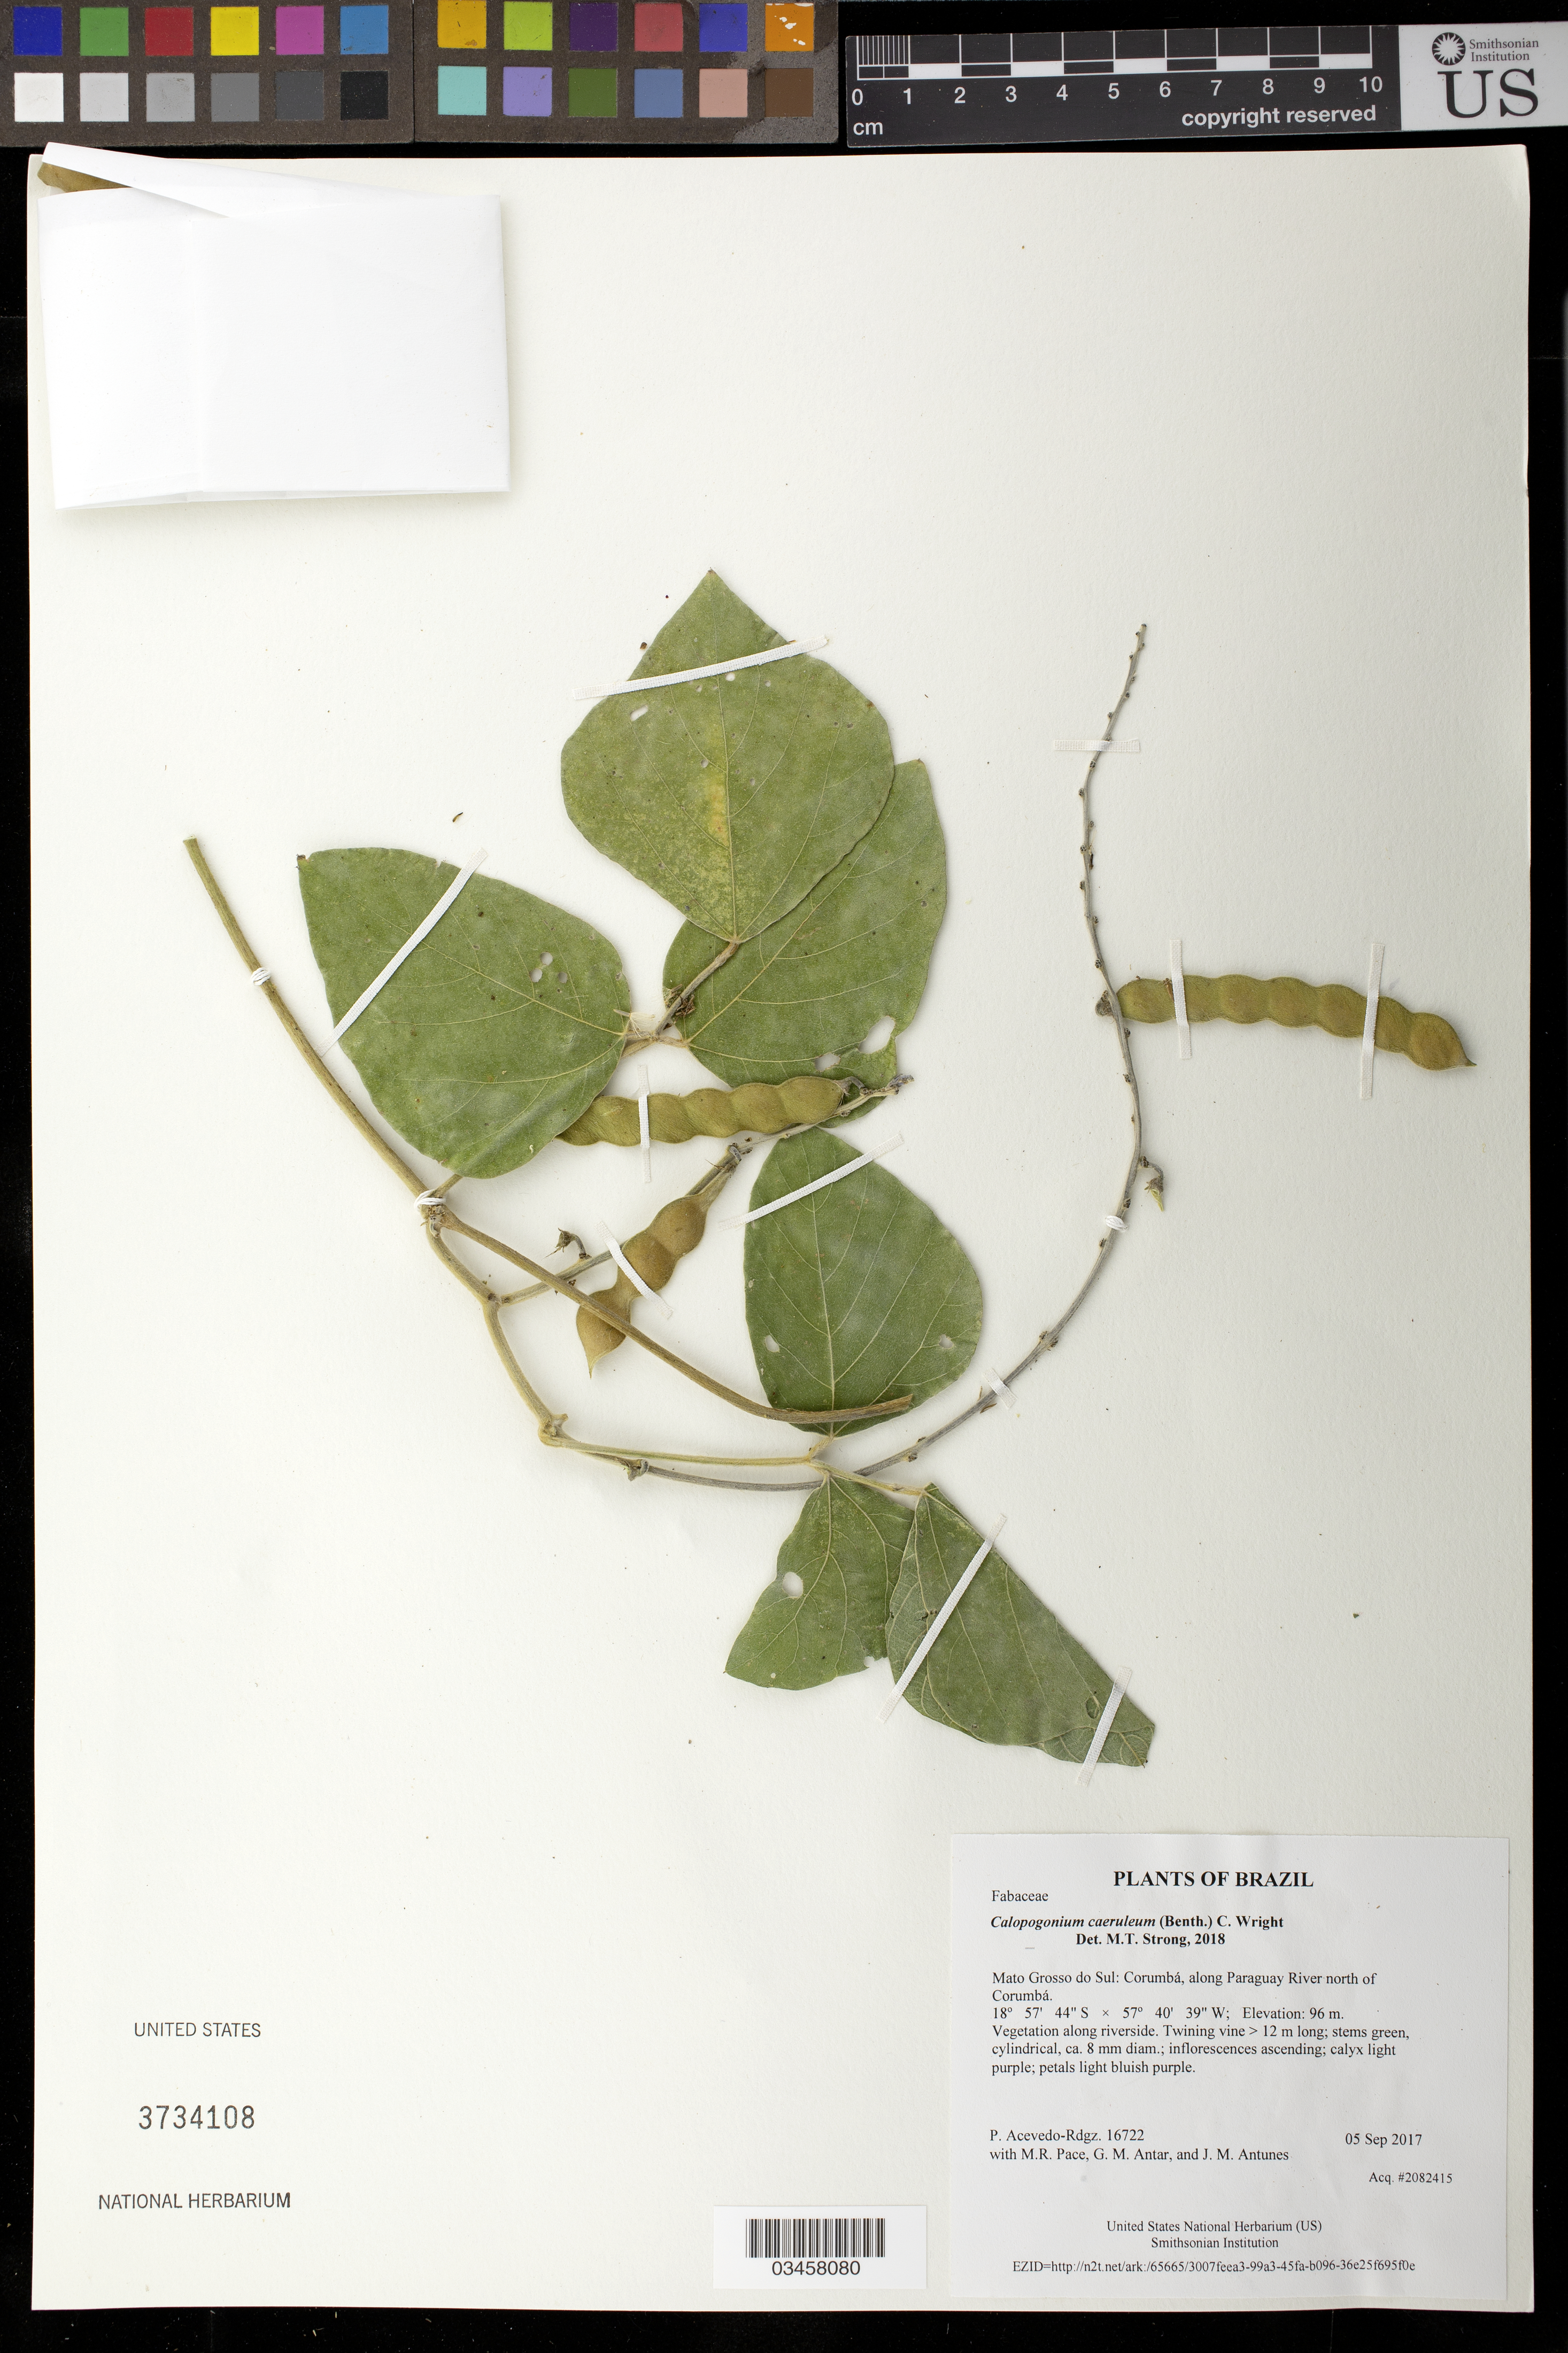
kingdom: Plantae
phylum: Tracheophyta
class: Magnoliopsida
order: Fabales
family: Fabaceae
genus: Calopogonium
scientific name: Calopogonium caeruleum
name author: (Benth.) C. Wright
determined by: Strong, Mark T., (BOT), Smithsonian Institution - National Museum of Natural History (UNITED STATES)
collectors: P. Acevedo-Rodr., M. R. Pace, G. M. Antar & J. M. Antunes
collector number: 16722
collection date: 2017-09-05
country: Brazil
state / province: Mato Grosso do Sul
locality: Corumbá, along Paraguay River north of Corumbá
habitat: Vegetation along riverside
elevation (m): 96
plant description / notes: US, NY, MO, K, RB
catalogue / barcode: US 3734108